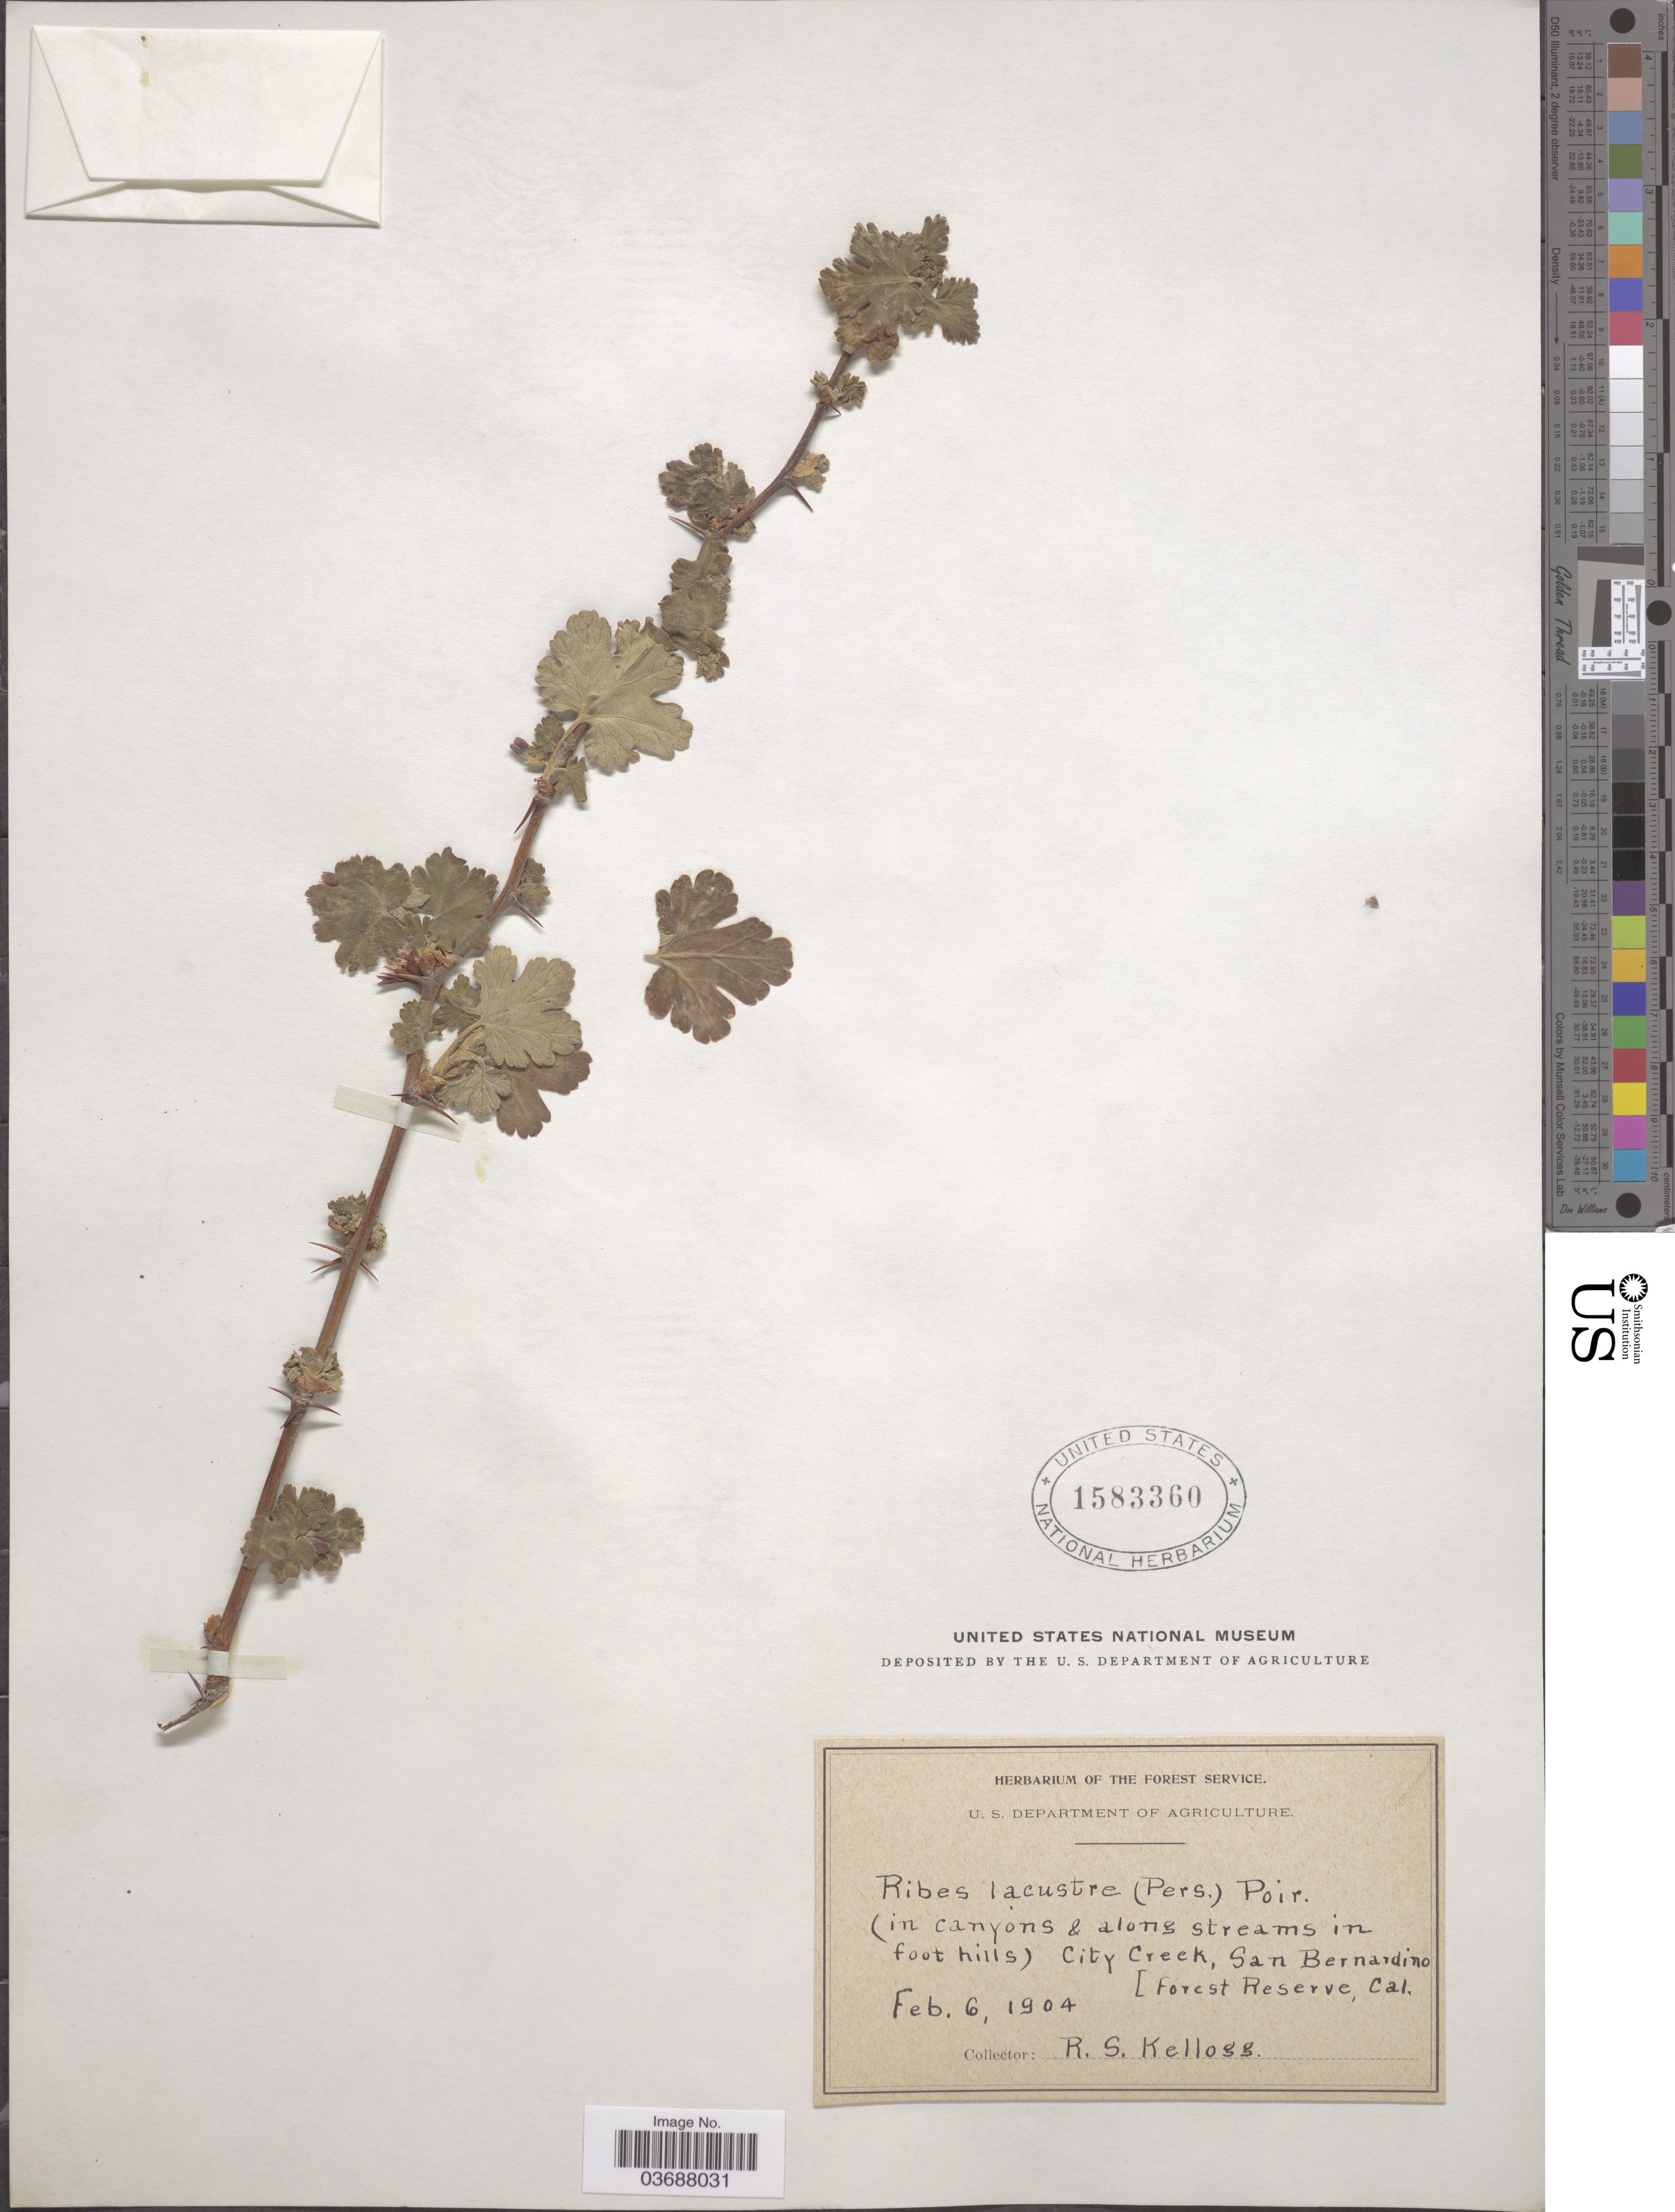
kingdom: Plantae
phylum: Tracheophyta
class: Magnoliopsida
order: Saxifragales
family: Grossulariaceae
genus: Ribes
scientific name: Ribes lacustre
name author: (Pers.) Poir.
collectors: R. Kellogg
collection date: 1904-02-06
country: United States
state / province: California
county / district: San Bernardino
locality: Cirty Creek, San Bernardino. [Forest Reserve.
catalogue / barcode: US 1583360